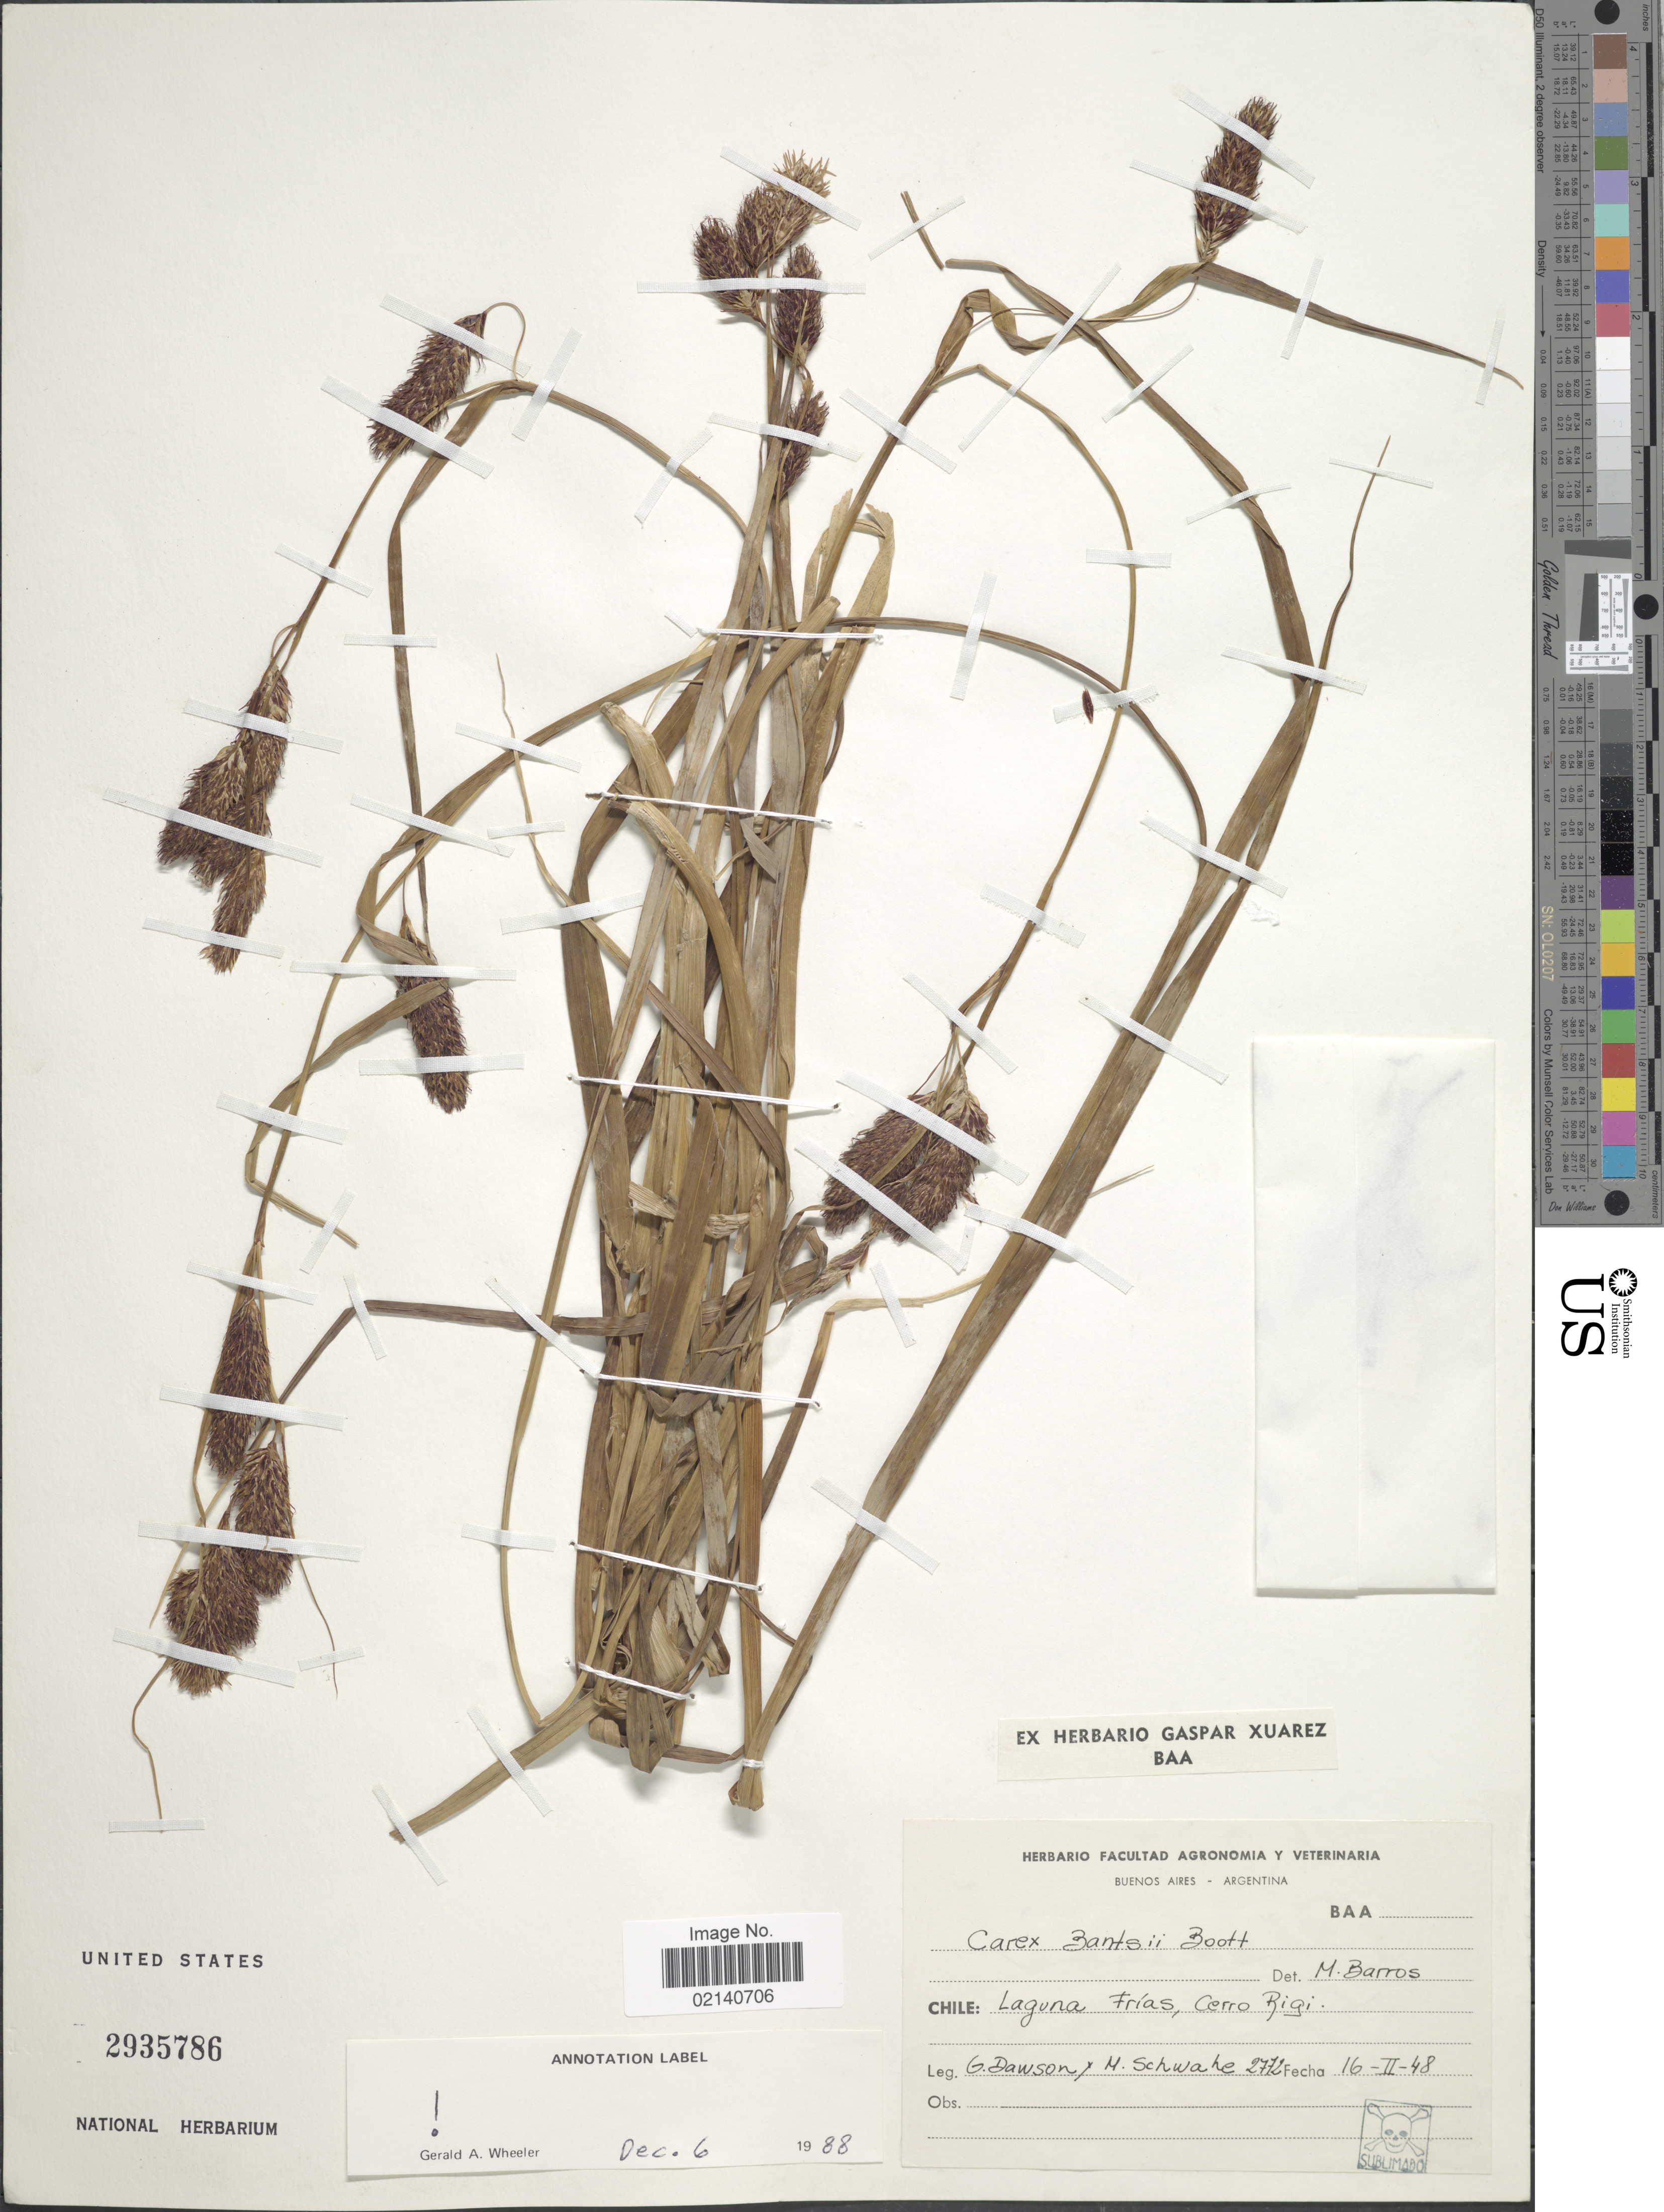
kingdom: Plantae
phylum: Tracheophyta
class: Liliopsida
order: Poales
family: Cyperaceae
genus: Carex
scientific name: Carex banksii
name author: Boott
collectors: G. Dawson & M. Schwake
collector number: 2772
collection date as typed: Transcribed d/m/y: 16/2/48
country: Chile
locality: Laguna Frias, Cerro Rigi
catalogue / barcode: US 2935786